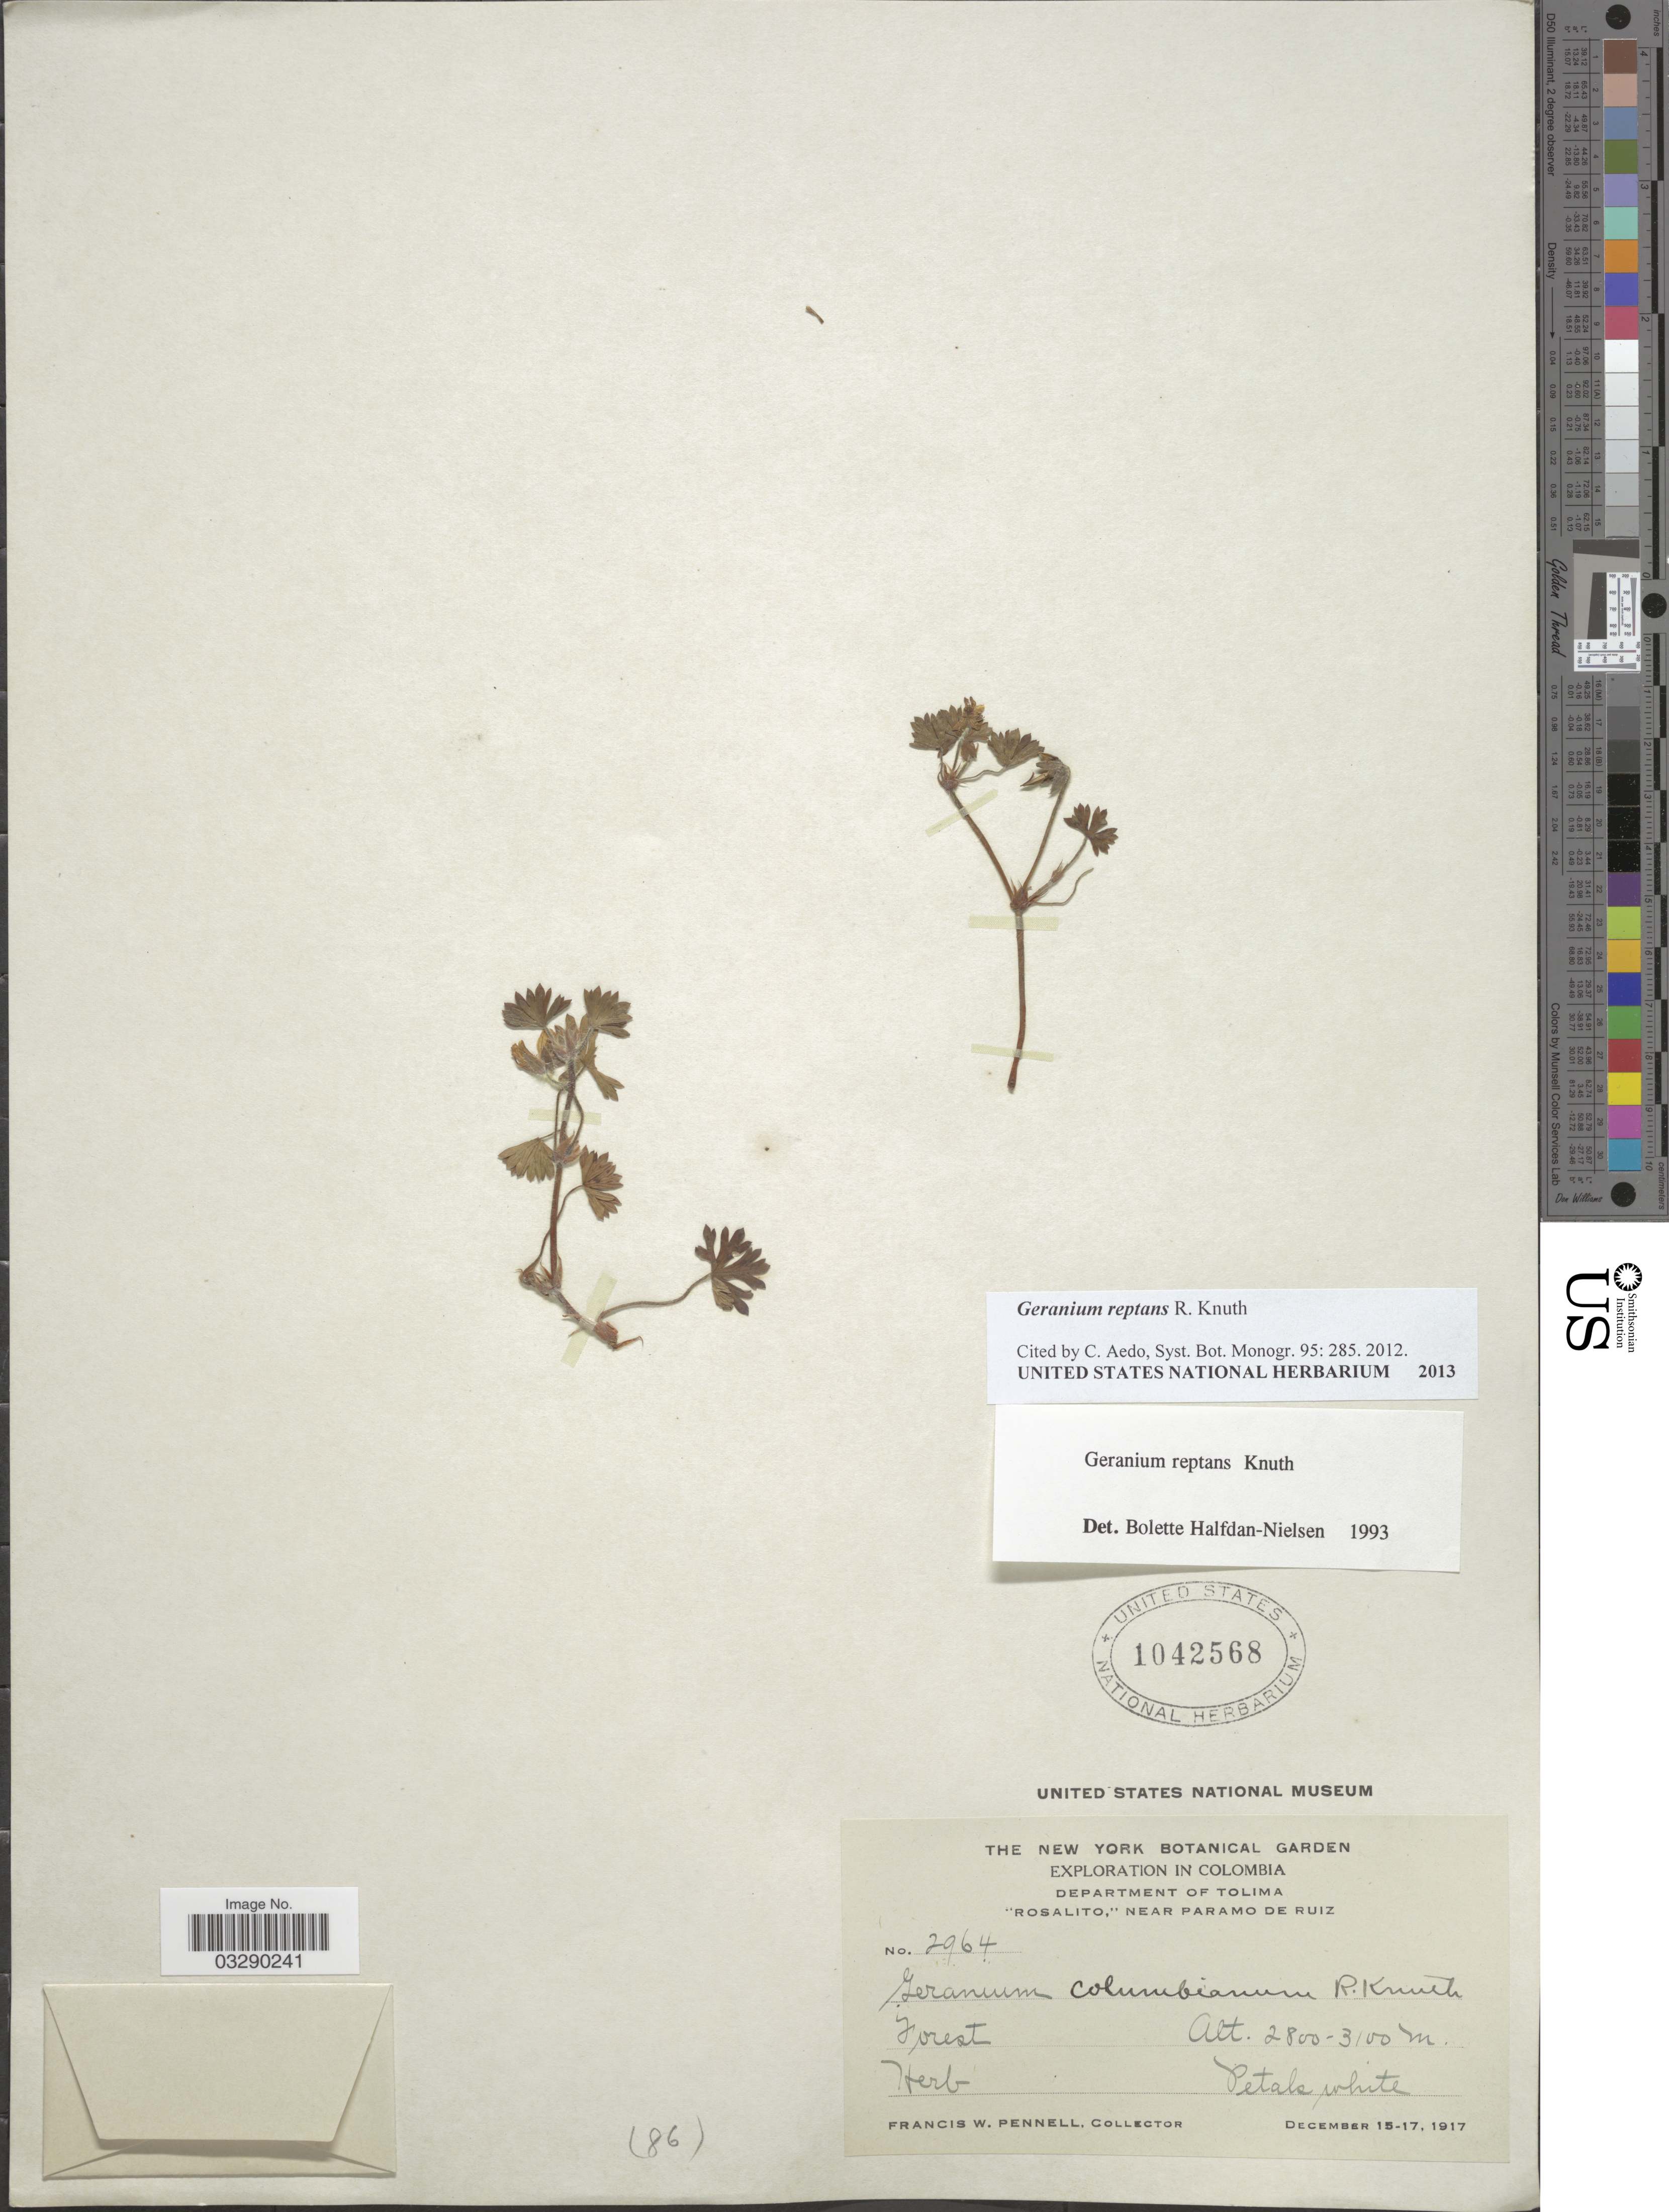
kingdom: Plantae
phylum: Tracheophyta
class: Magnoliopsida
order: Geraniales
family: Geraniaceae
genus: Geranium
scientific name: Geranium reptans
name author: R. Knuth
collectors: F. W. Pennell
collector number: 2964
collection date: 1917-12-15/1917-12-17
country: Colombia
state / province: Tolima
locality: Department of Tolima. "Rosalito," near Paramo de Ruiz.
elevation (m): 2800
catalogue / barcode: US 1042568